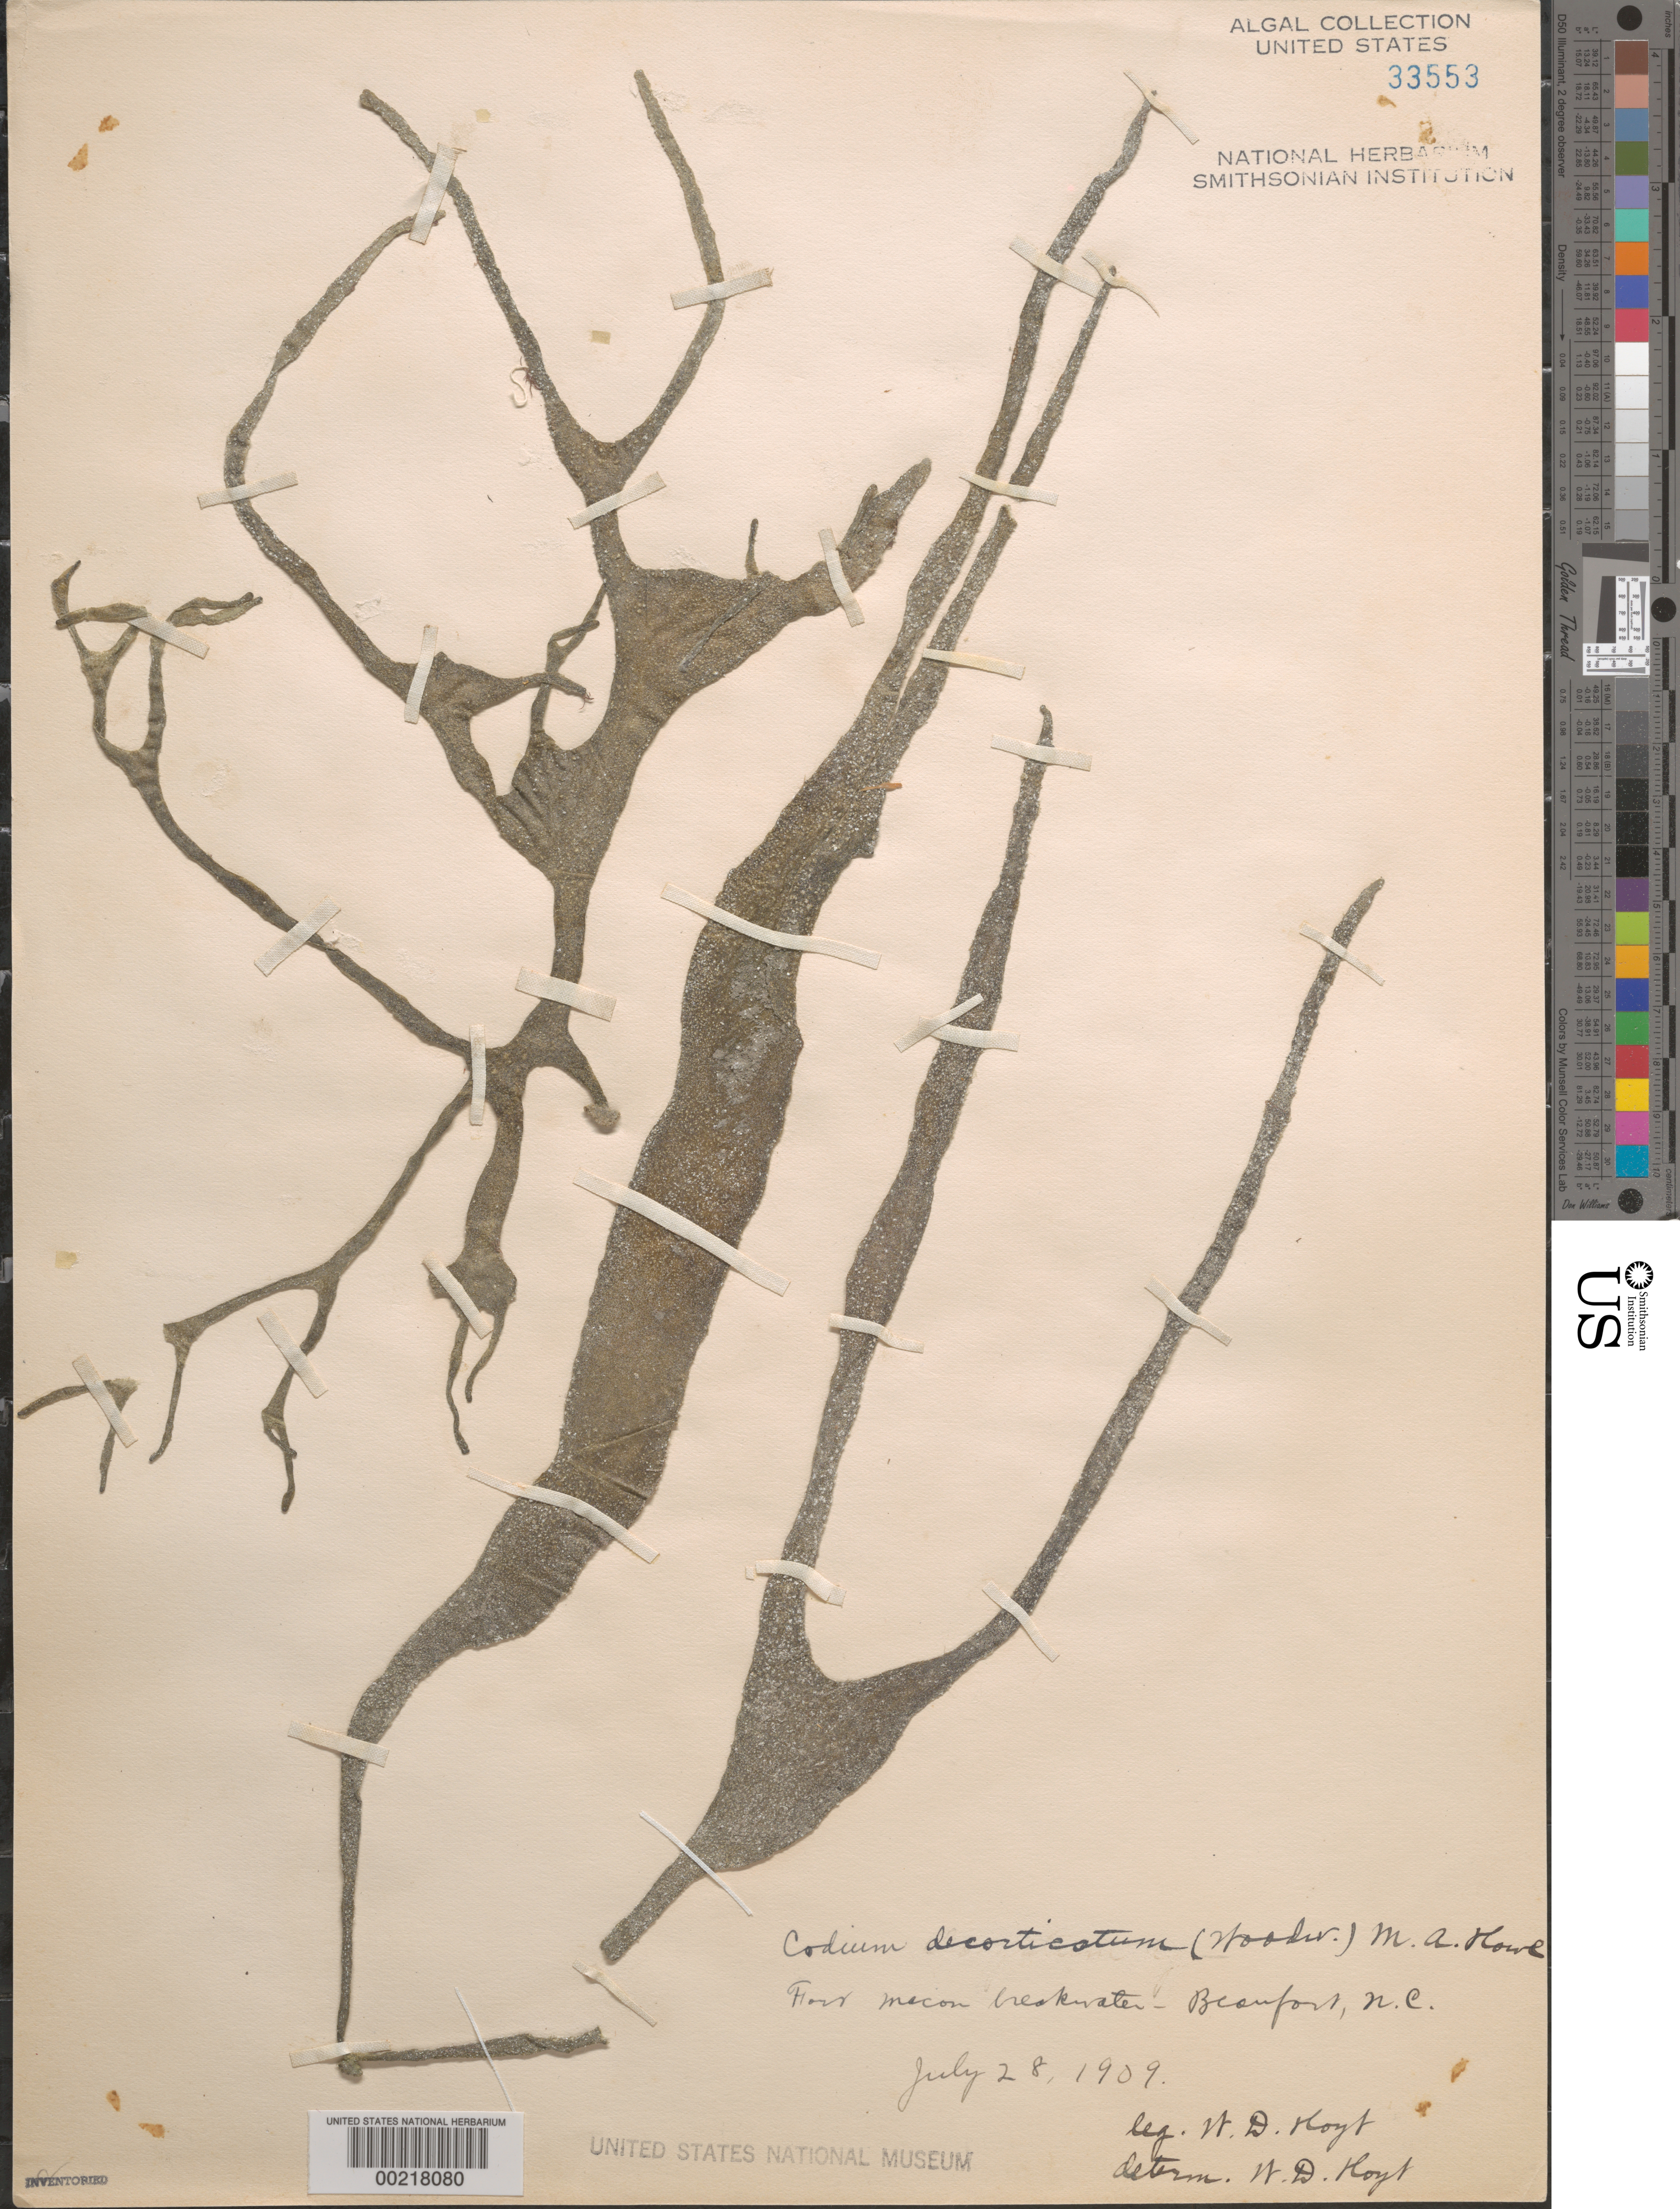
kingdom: Plantae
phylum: Chlorophyta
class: Ulvophyceae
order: Bryopsidales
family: Codiaceae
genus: Codium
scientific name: Codium decorticatum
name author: (Woodw.) M. Howe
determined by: Hoyt, W. D.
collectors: W. D. Hoyt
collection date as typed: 28 Jul 1909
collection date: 1909-07-28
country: United States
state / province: North Carolina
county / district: Carteret County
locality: Beaufort, Fort Macon breakwater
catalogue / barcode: US 33553